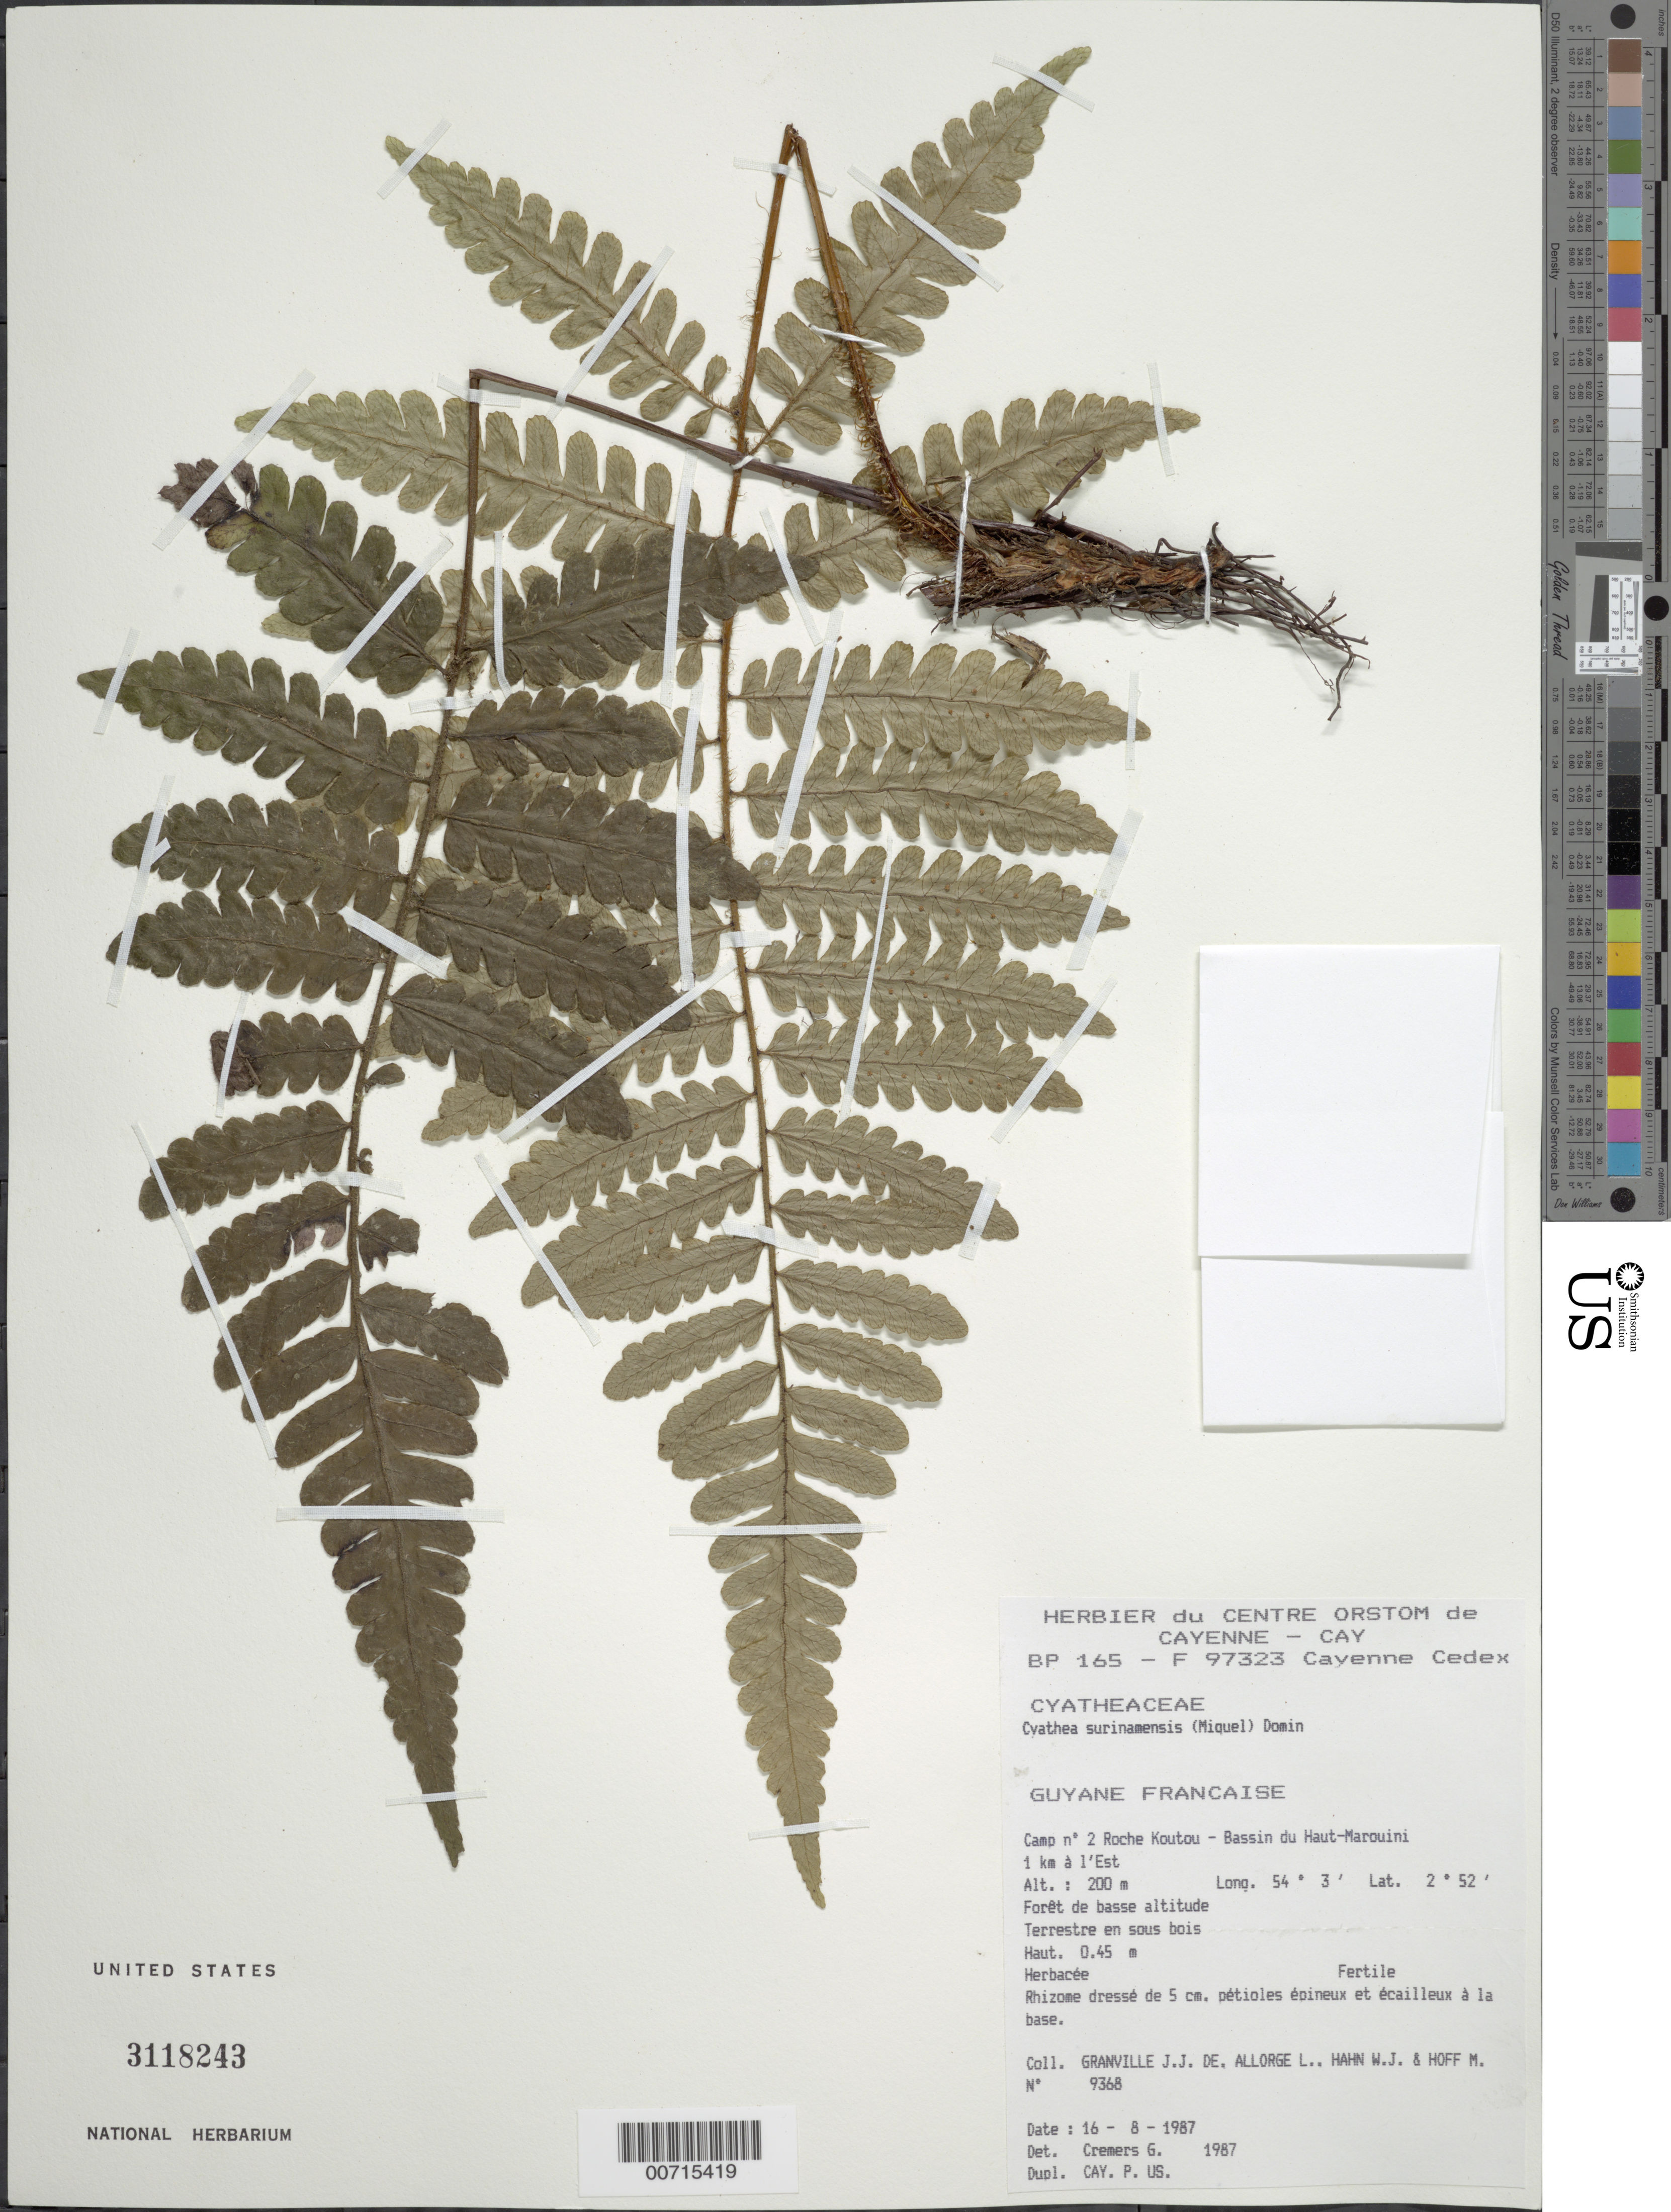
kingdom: Plantae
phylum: Tracheophyta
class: Polypodiopsida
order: Cyatheales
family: Cyatheaceae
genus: Cyathea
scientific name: Cyathea surinamensis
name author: (Miq.) Domin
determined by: Cremers, Georges A.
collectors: J.-J. de Granville, L. Allorge, W. J. Hahn & M. Hoff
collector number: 9368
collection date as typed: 16-Aug-87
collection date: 1987-08-16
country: French Guiana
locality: Roche Koutou, Bassin du Haut-Marouini, 1 km a l'Est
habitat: Low forest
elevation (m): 200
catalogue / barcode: US 3118243